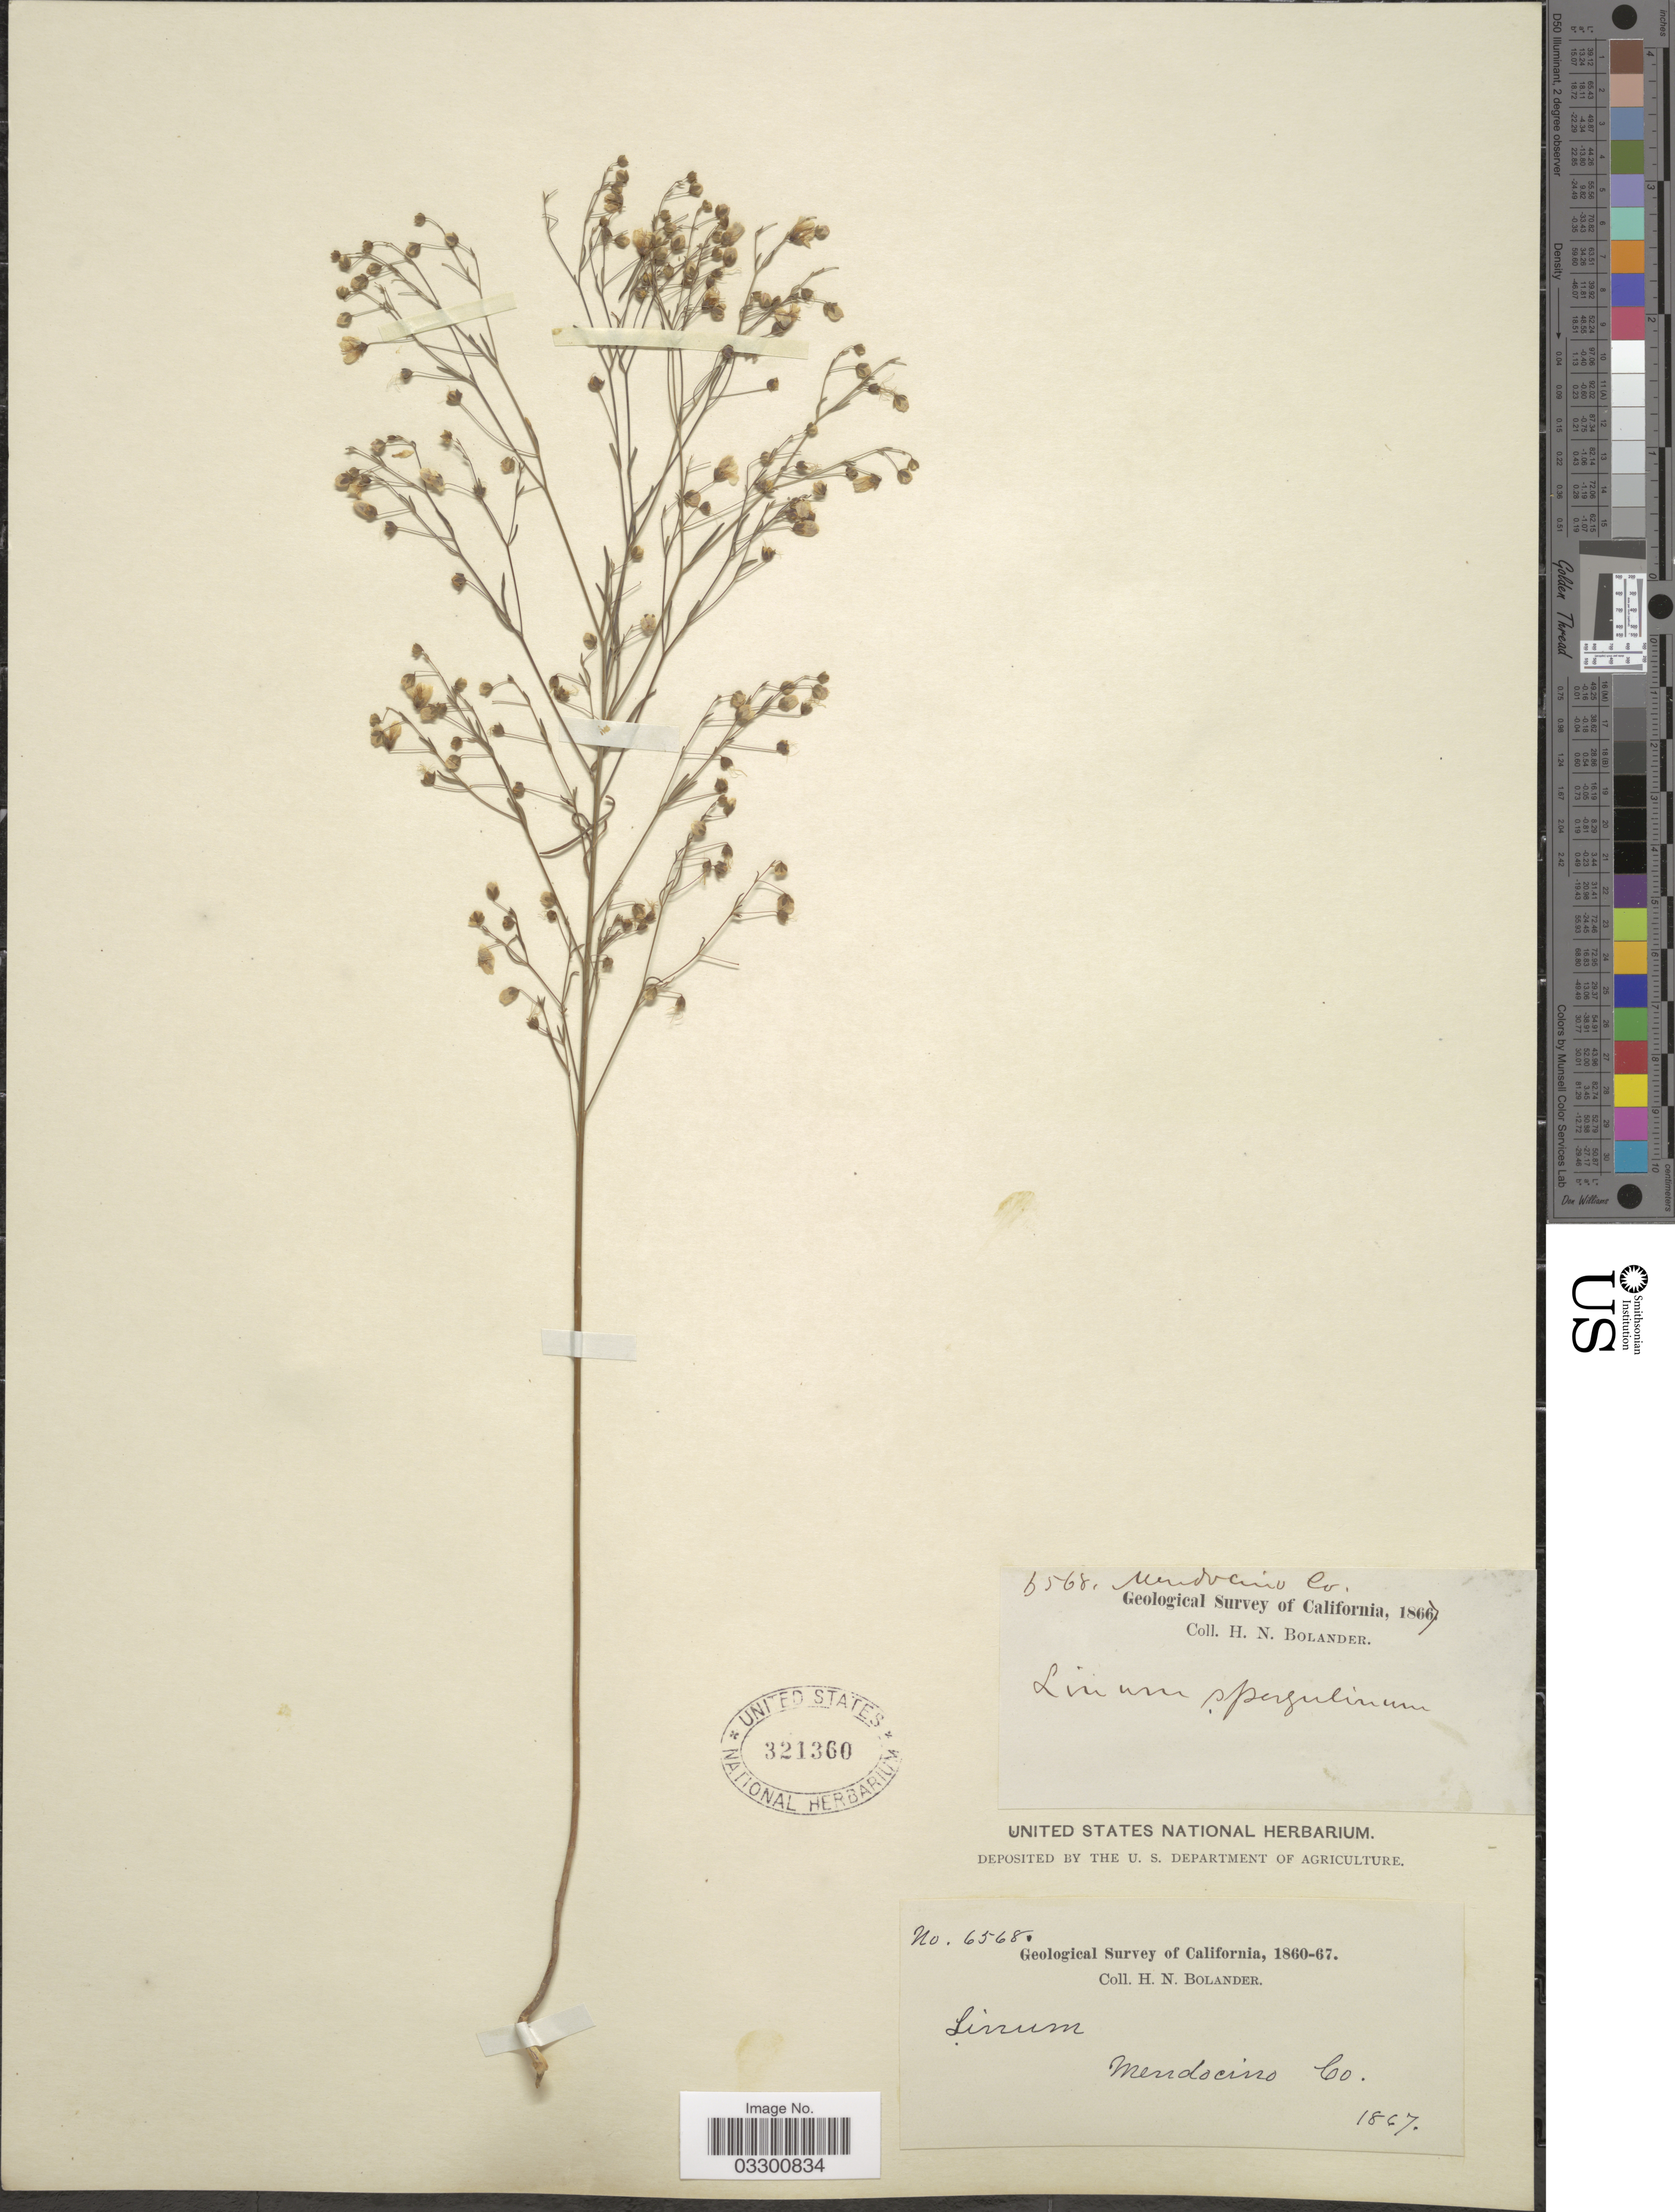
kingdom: Plantae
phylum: Tracheophyta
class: Magnoliopsida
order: Malpighiales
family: Linaceae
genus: Hesperolinon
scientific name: Hesperolinon spergulinum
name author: (A. Gray) Small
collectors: H. Bolander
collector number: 6568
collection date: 1867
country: United States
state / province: California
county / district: Mendocino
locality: Mendocino Co.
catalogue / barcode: US 321360